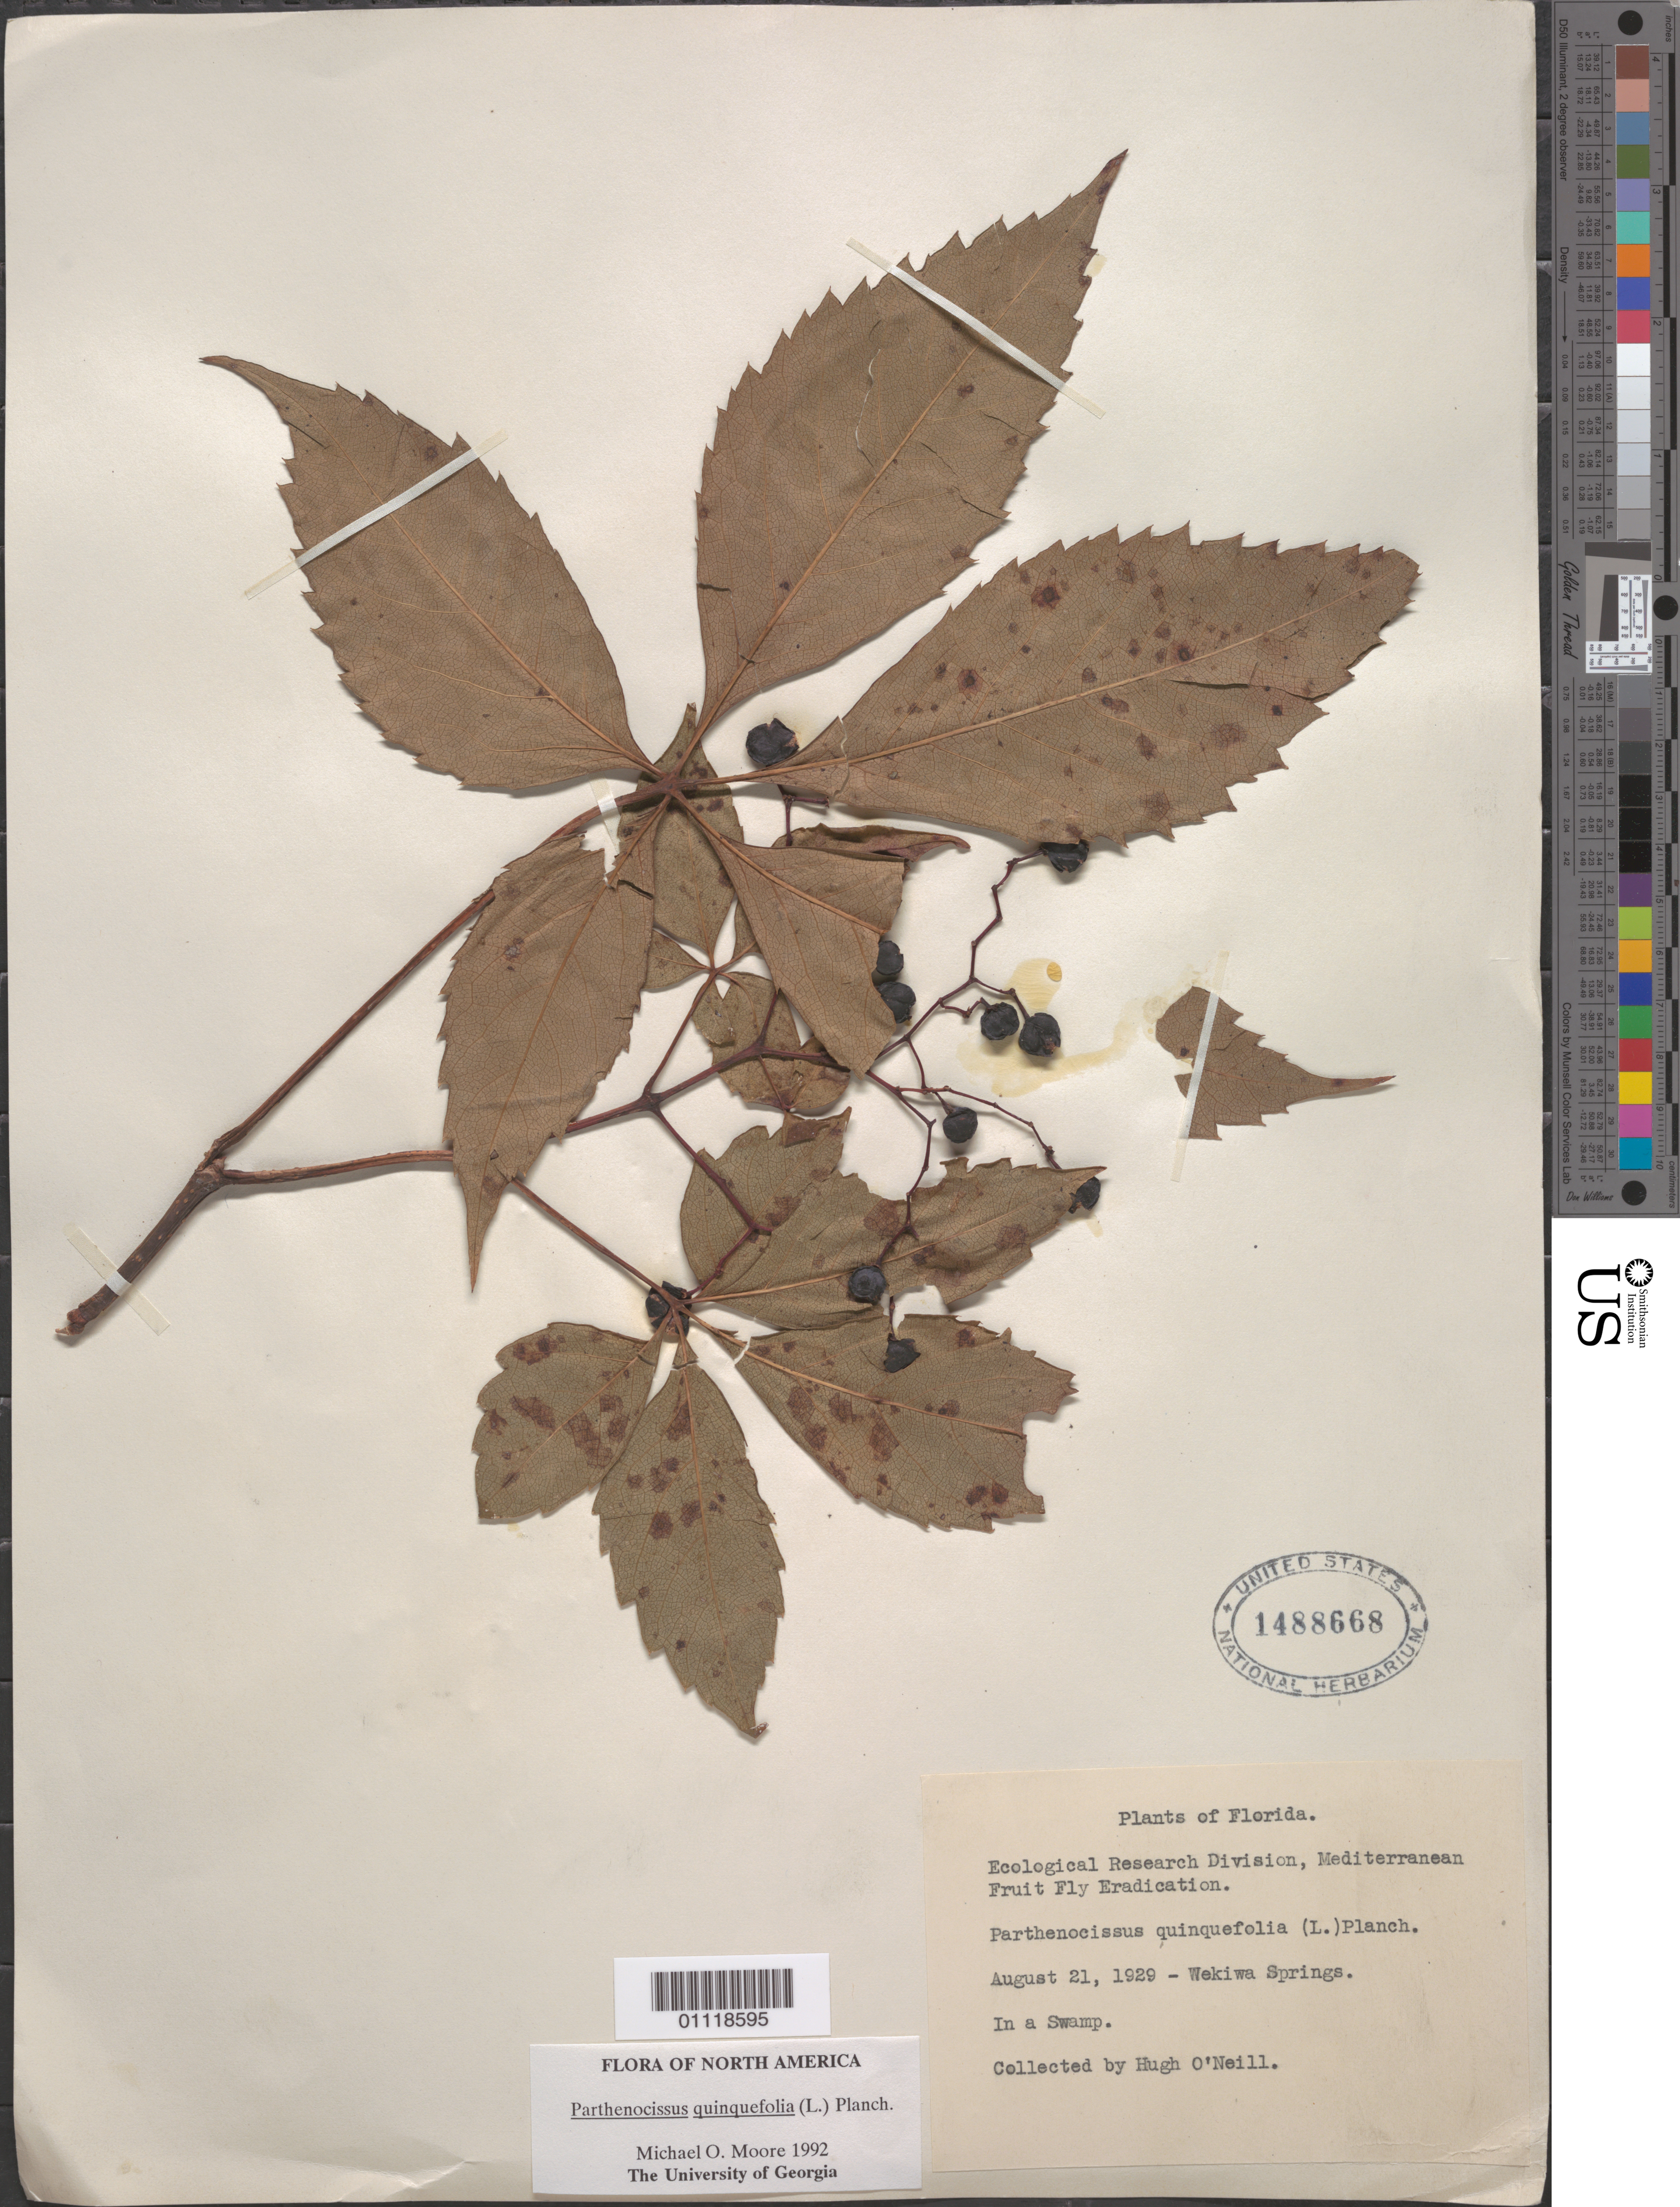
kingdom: Plantae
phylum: Tracheophyta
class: Magnoliopsida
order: Vitales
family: Vitaceae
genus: Parthenocissus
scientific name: Parthenocissus quinquefolia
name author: (L.) Planch.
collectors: H. O'Neill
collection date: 1929-08-21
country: United States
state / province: Florida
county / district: Seminole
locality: Wekiwa Springs.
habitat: In a swamp.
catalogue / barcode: US 1488668